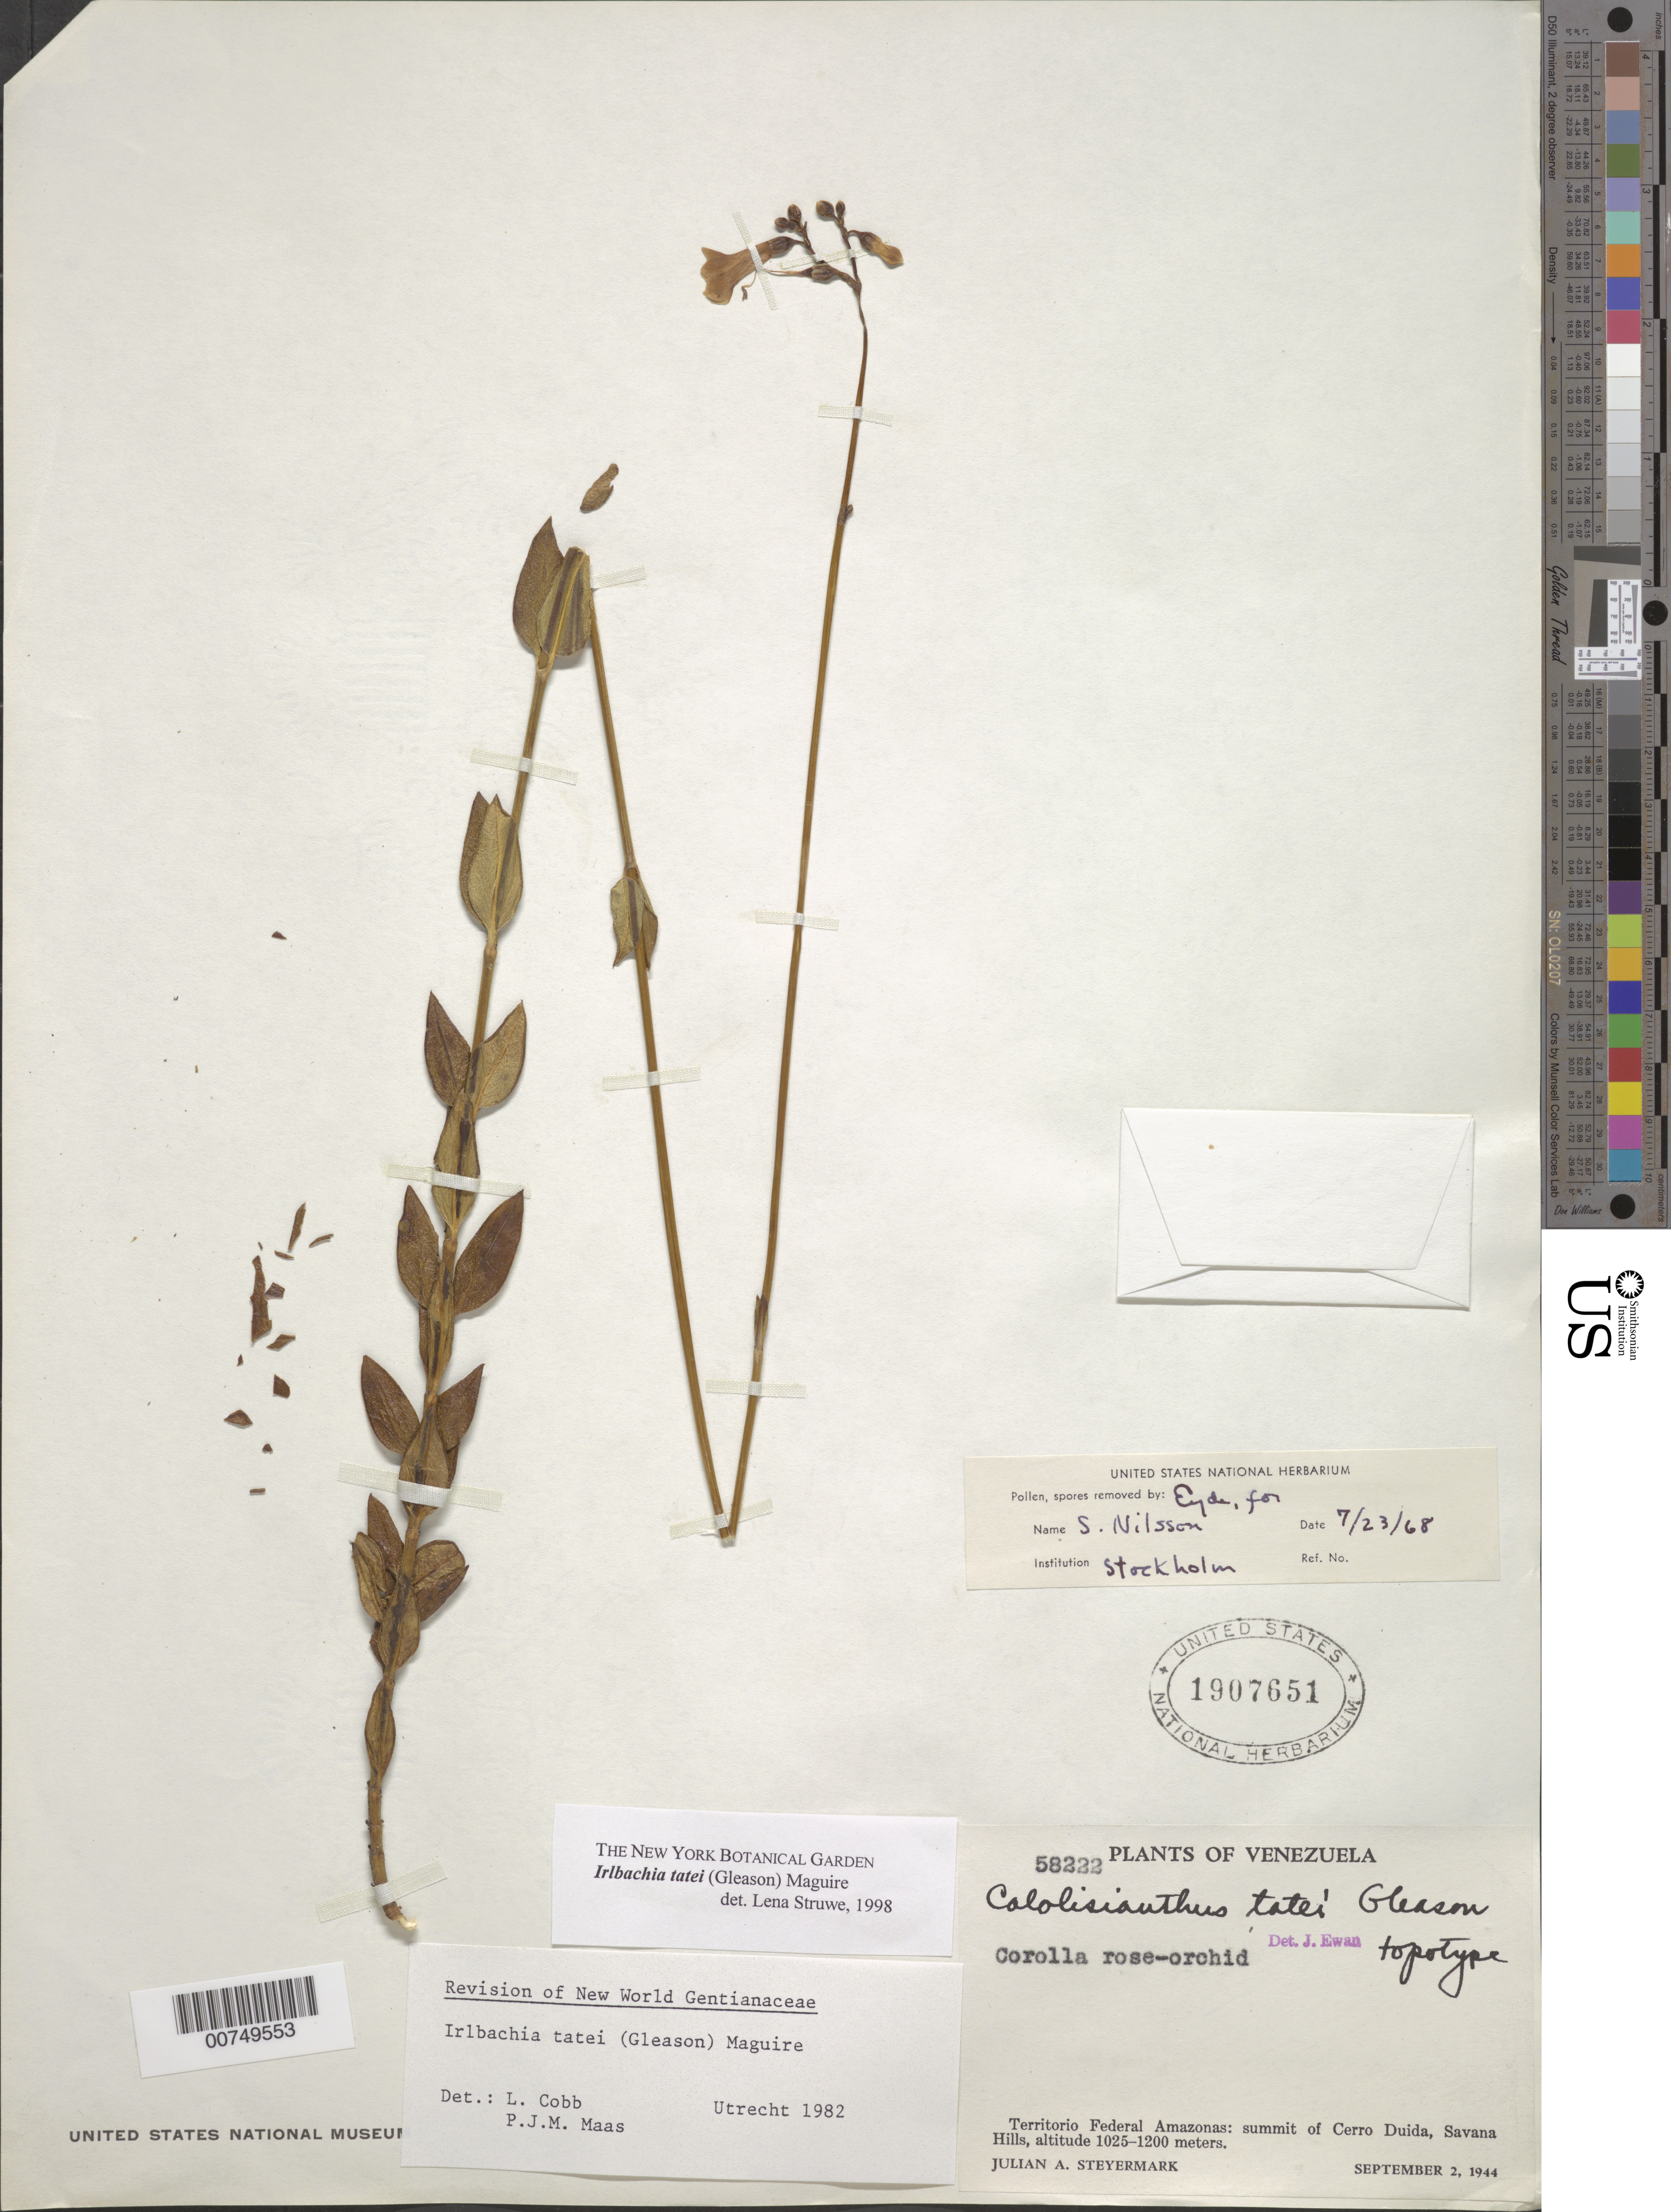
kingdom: Plantae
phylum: Tracheophyta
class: Magnoliopsida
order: Gentianales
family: Gentianaceae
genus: Irlbachia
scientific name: Irlbachia tatei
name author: (Gleason) Maguire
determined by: Struwe, L.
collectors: J. Steyermark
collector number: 58222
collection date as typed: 2-Sep-44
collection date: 1944-09-02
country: Venezuela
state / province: Amazonas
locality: Cerro Duida, summit, Caño Negro, Savanna Hills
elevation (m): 1025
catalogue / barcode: US 1907651